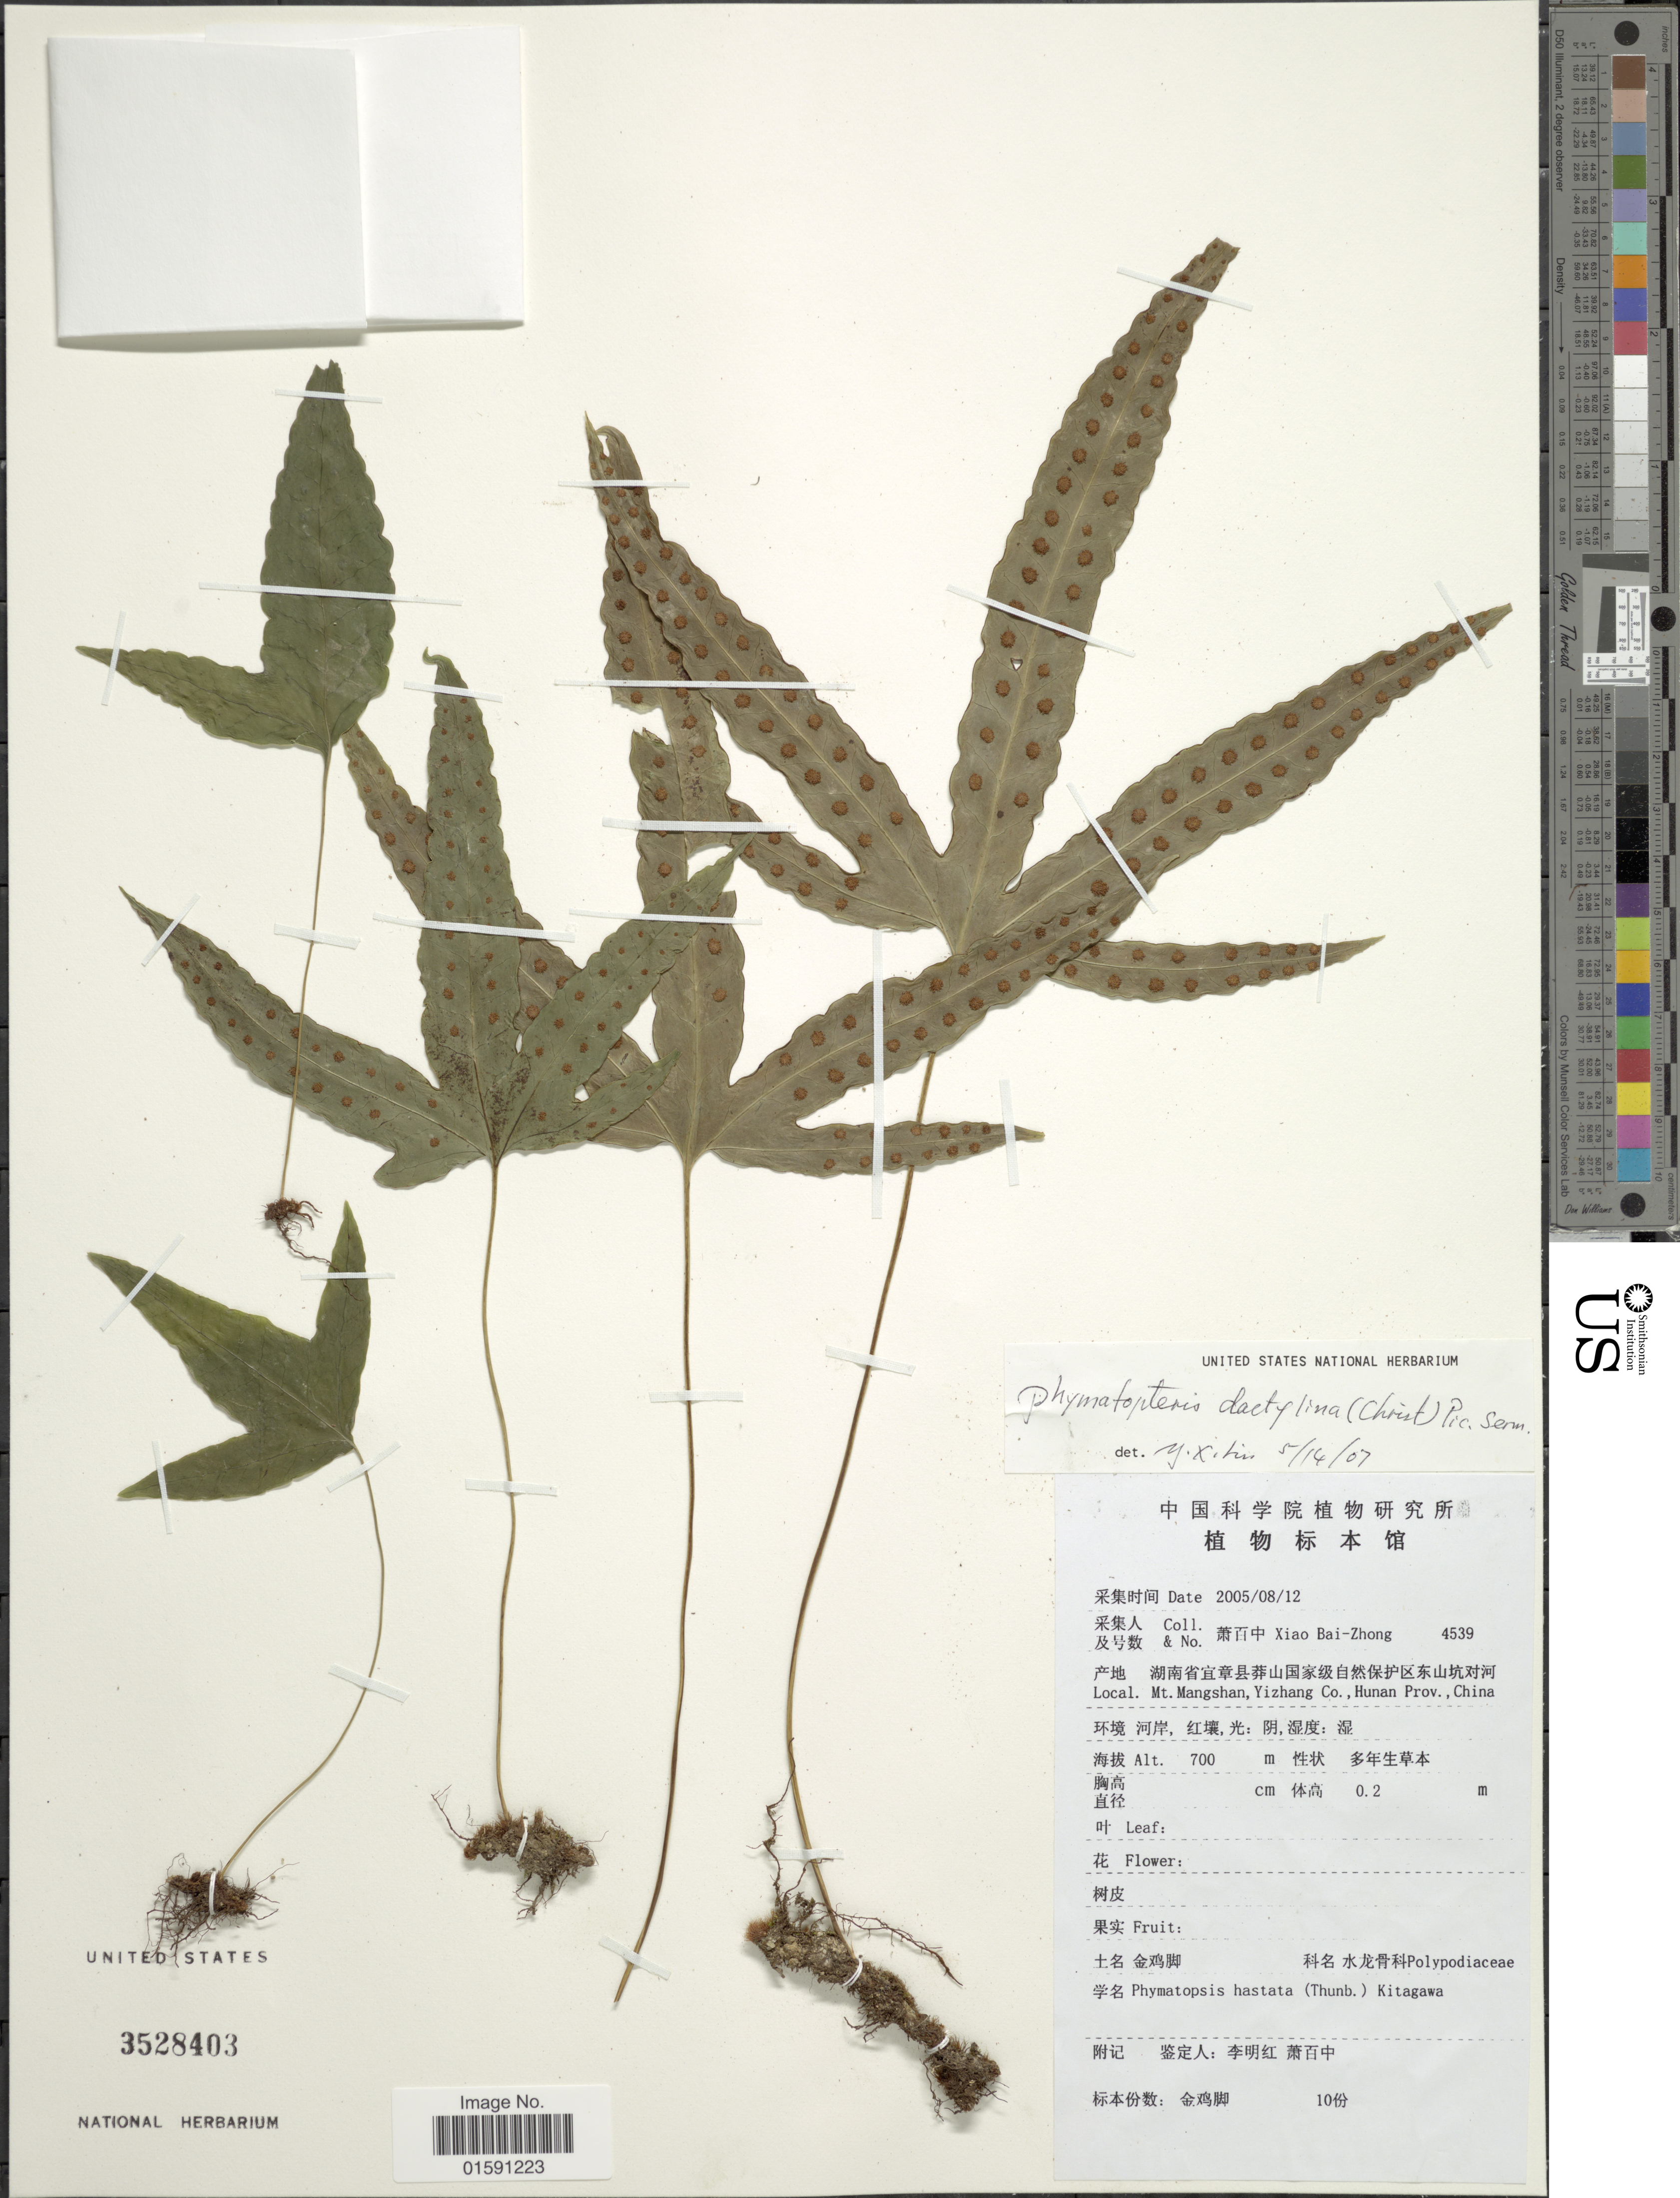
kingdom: Plantae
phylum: Tracheophyta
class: Polypodiopsida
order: Polypodiales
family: Polypodiaceae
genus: Selliguea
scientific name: Selliguea dactylina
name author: (Christ) S. L. Yu et al.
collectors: B. Z. Xiao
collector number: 4539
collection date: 2005-08-12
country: China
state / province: Hunan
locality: Mt. Mangshan, Yizhang Co. Hunan Prov., China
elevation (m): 700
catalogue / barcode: US 3528403